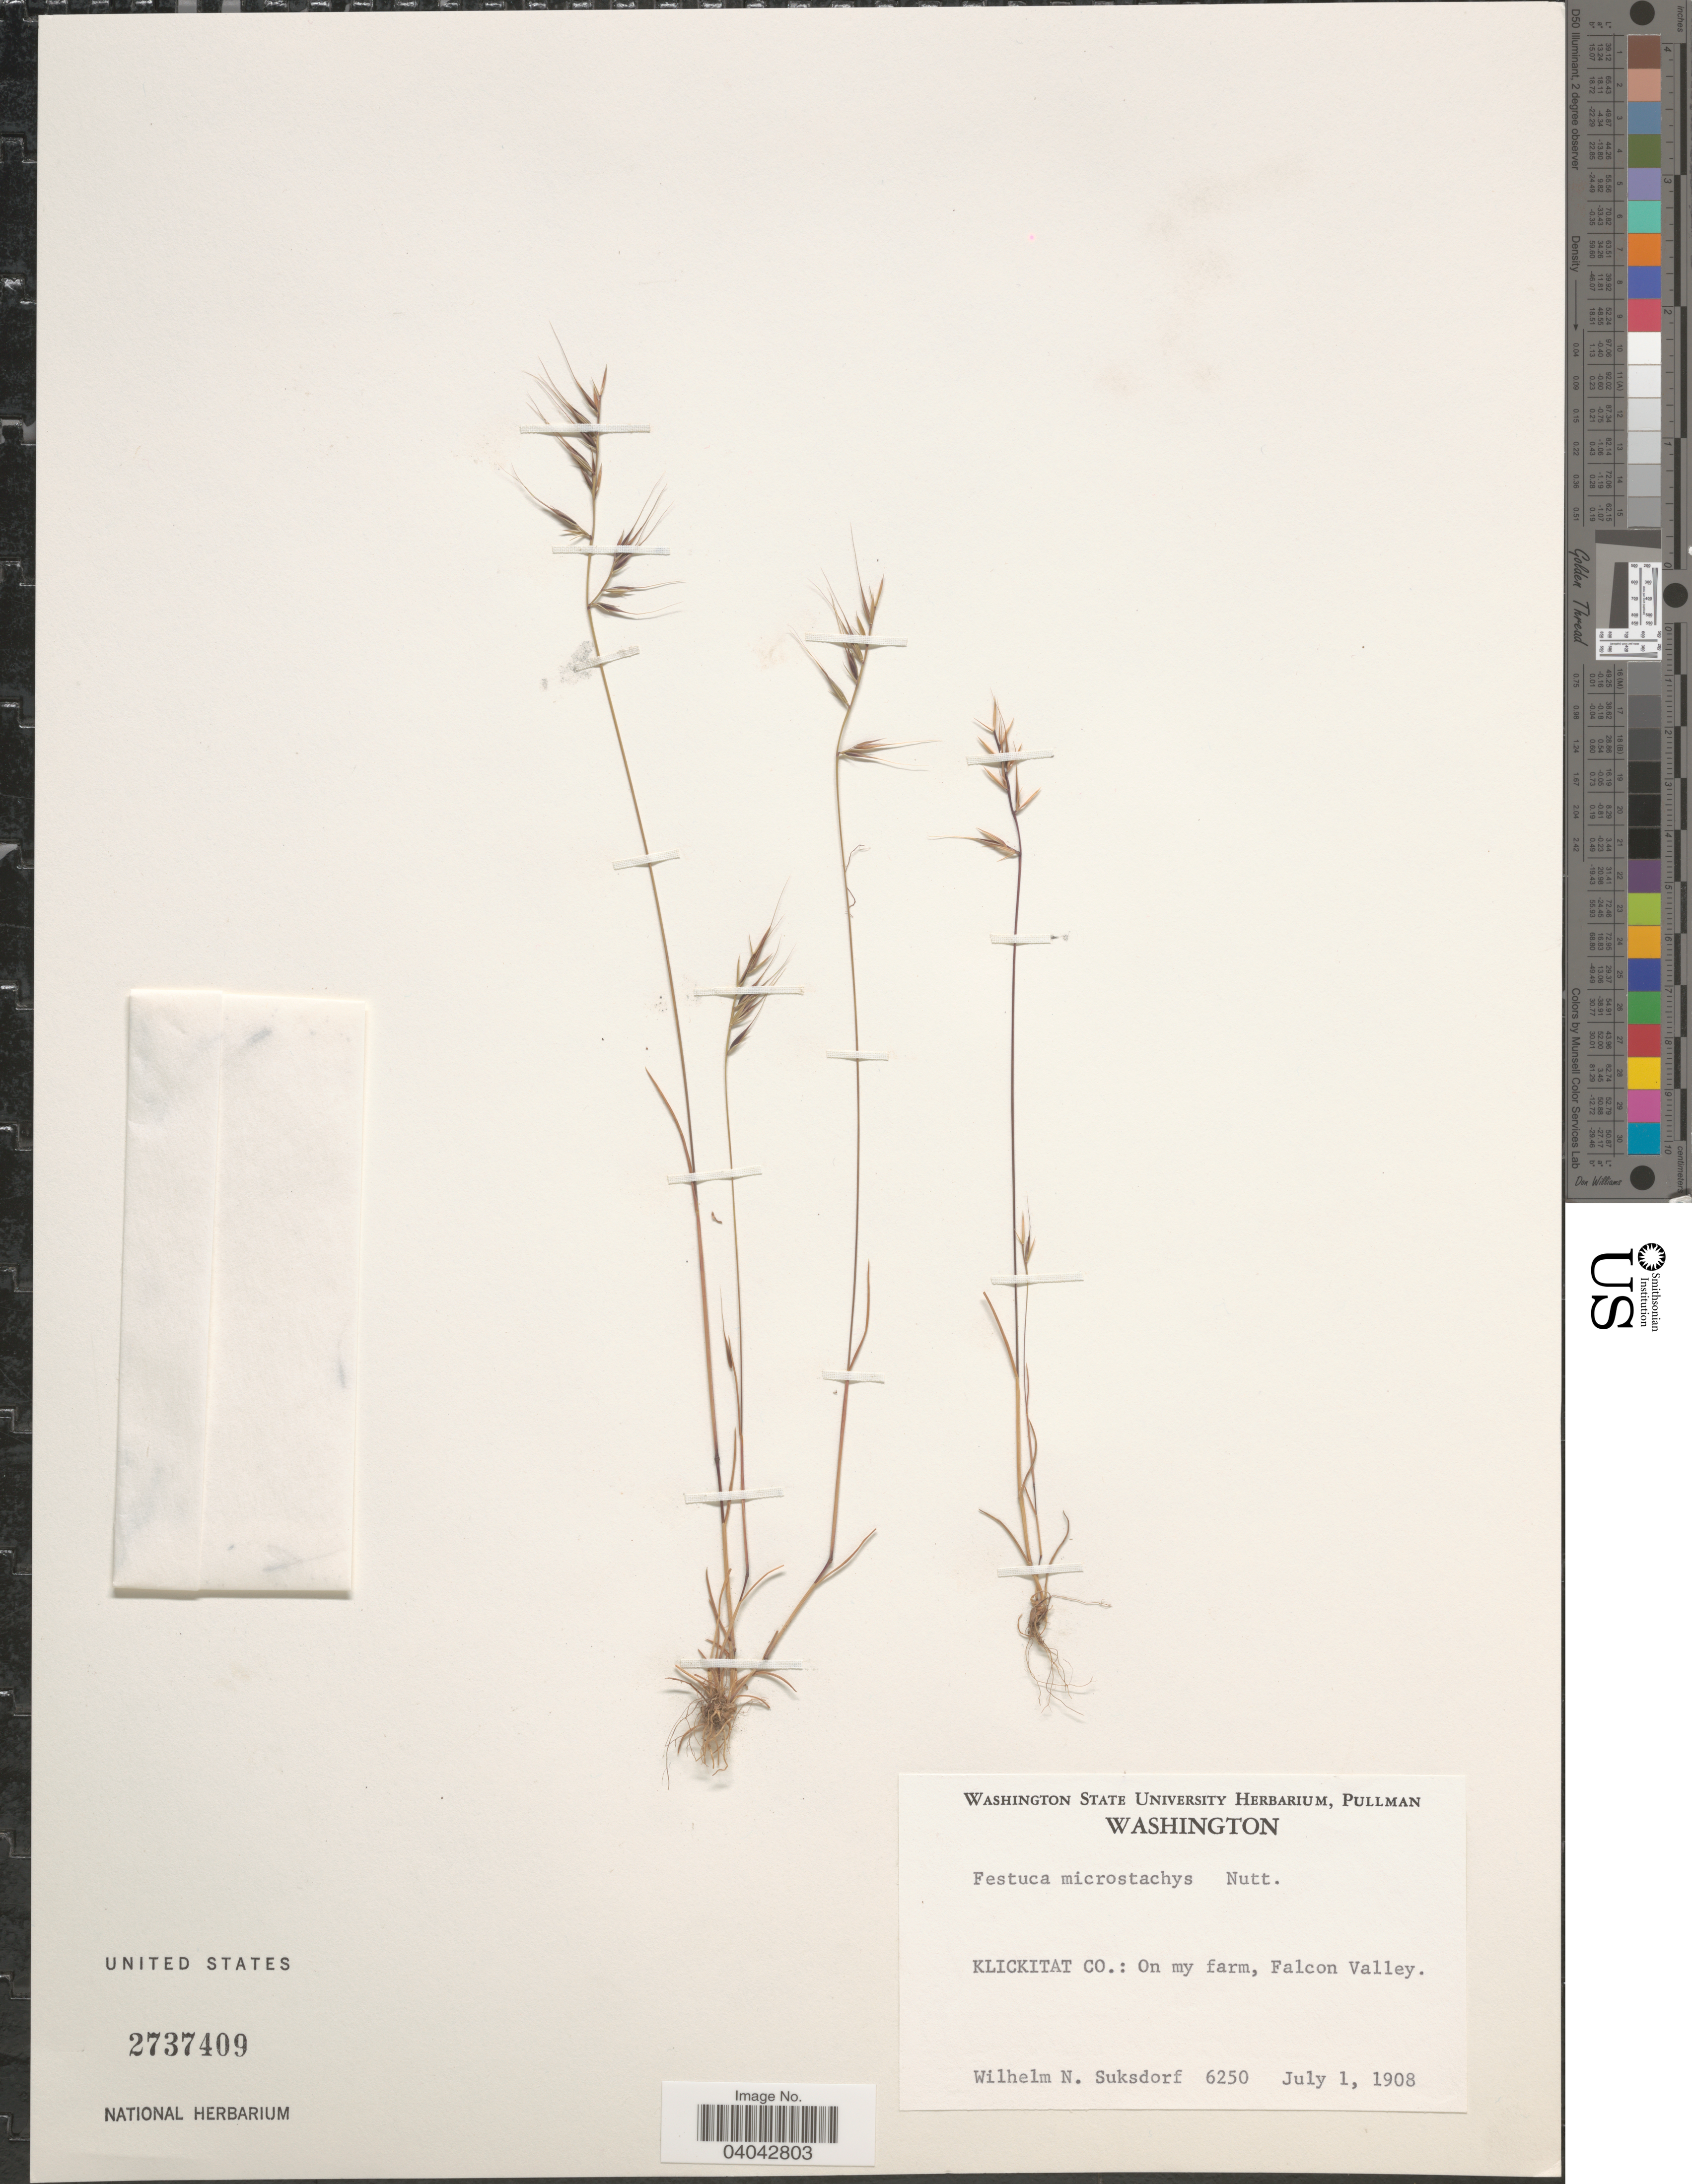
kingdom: Plantae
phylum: Tracheophyta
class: Liliopsida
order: Poales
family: Poaceae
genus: Festuca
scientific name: Festuca microstachys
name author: Nutt.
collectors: W. N. Suksdorf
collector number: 6250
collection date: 1908-07-01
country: United States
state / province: Washington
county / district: Klickitat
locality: Klickitat Co.: On my farm, Falcon Valley.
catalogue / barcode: US 2737409